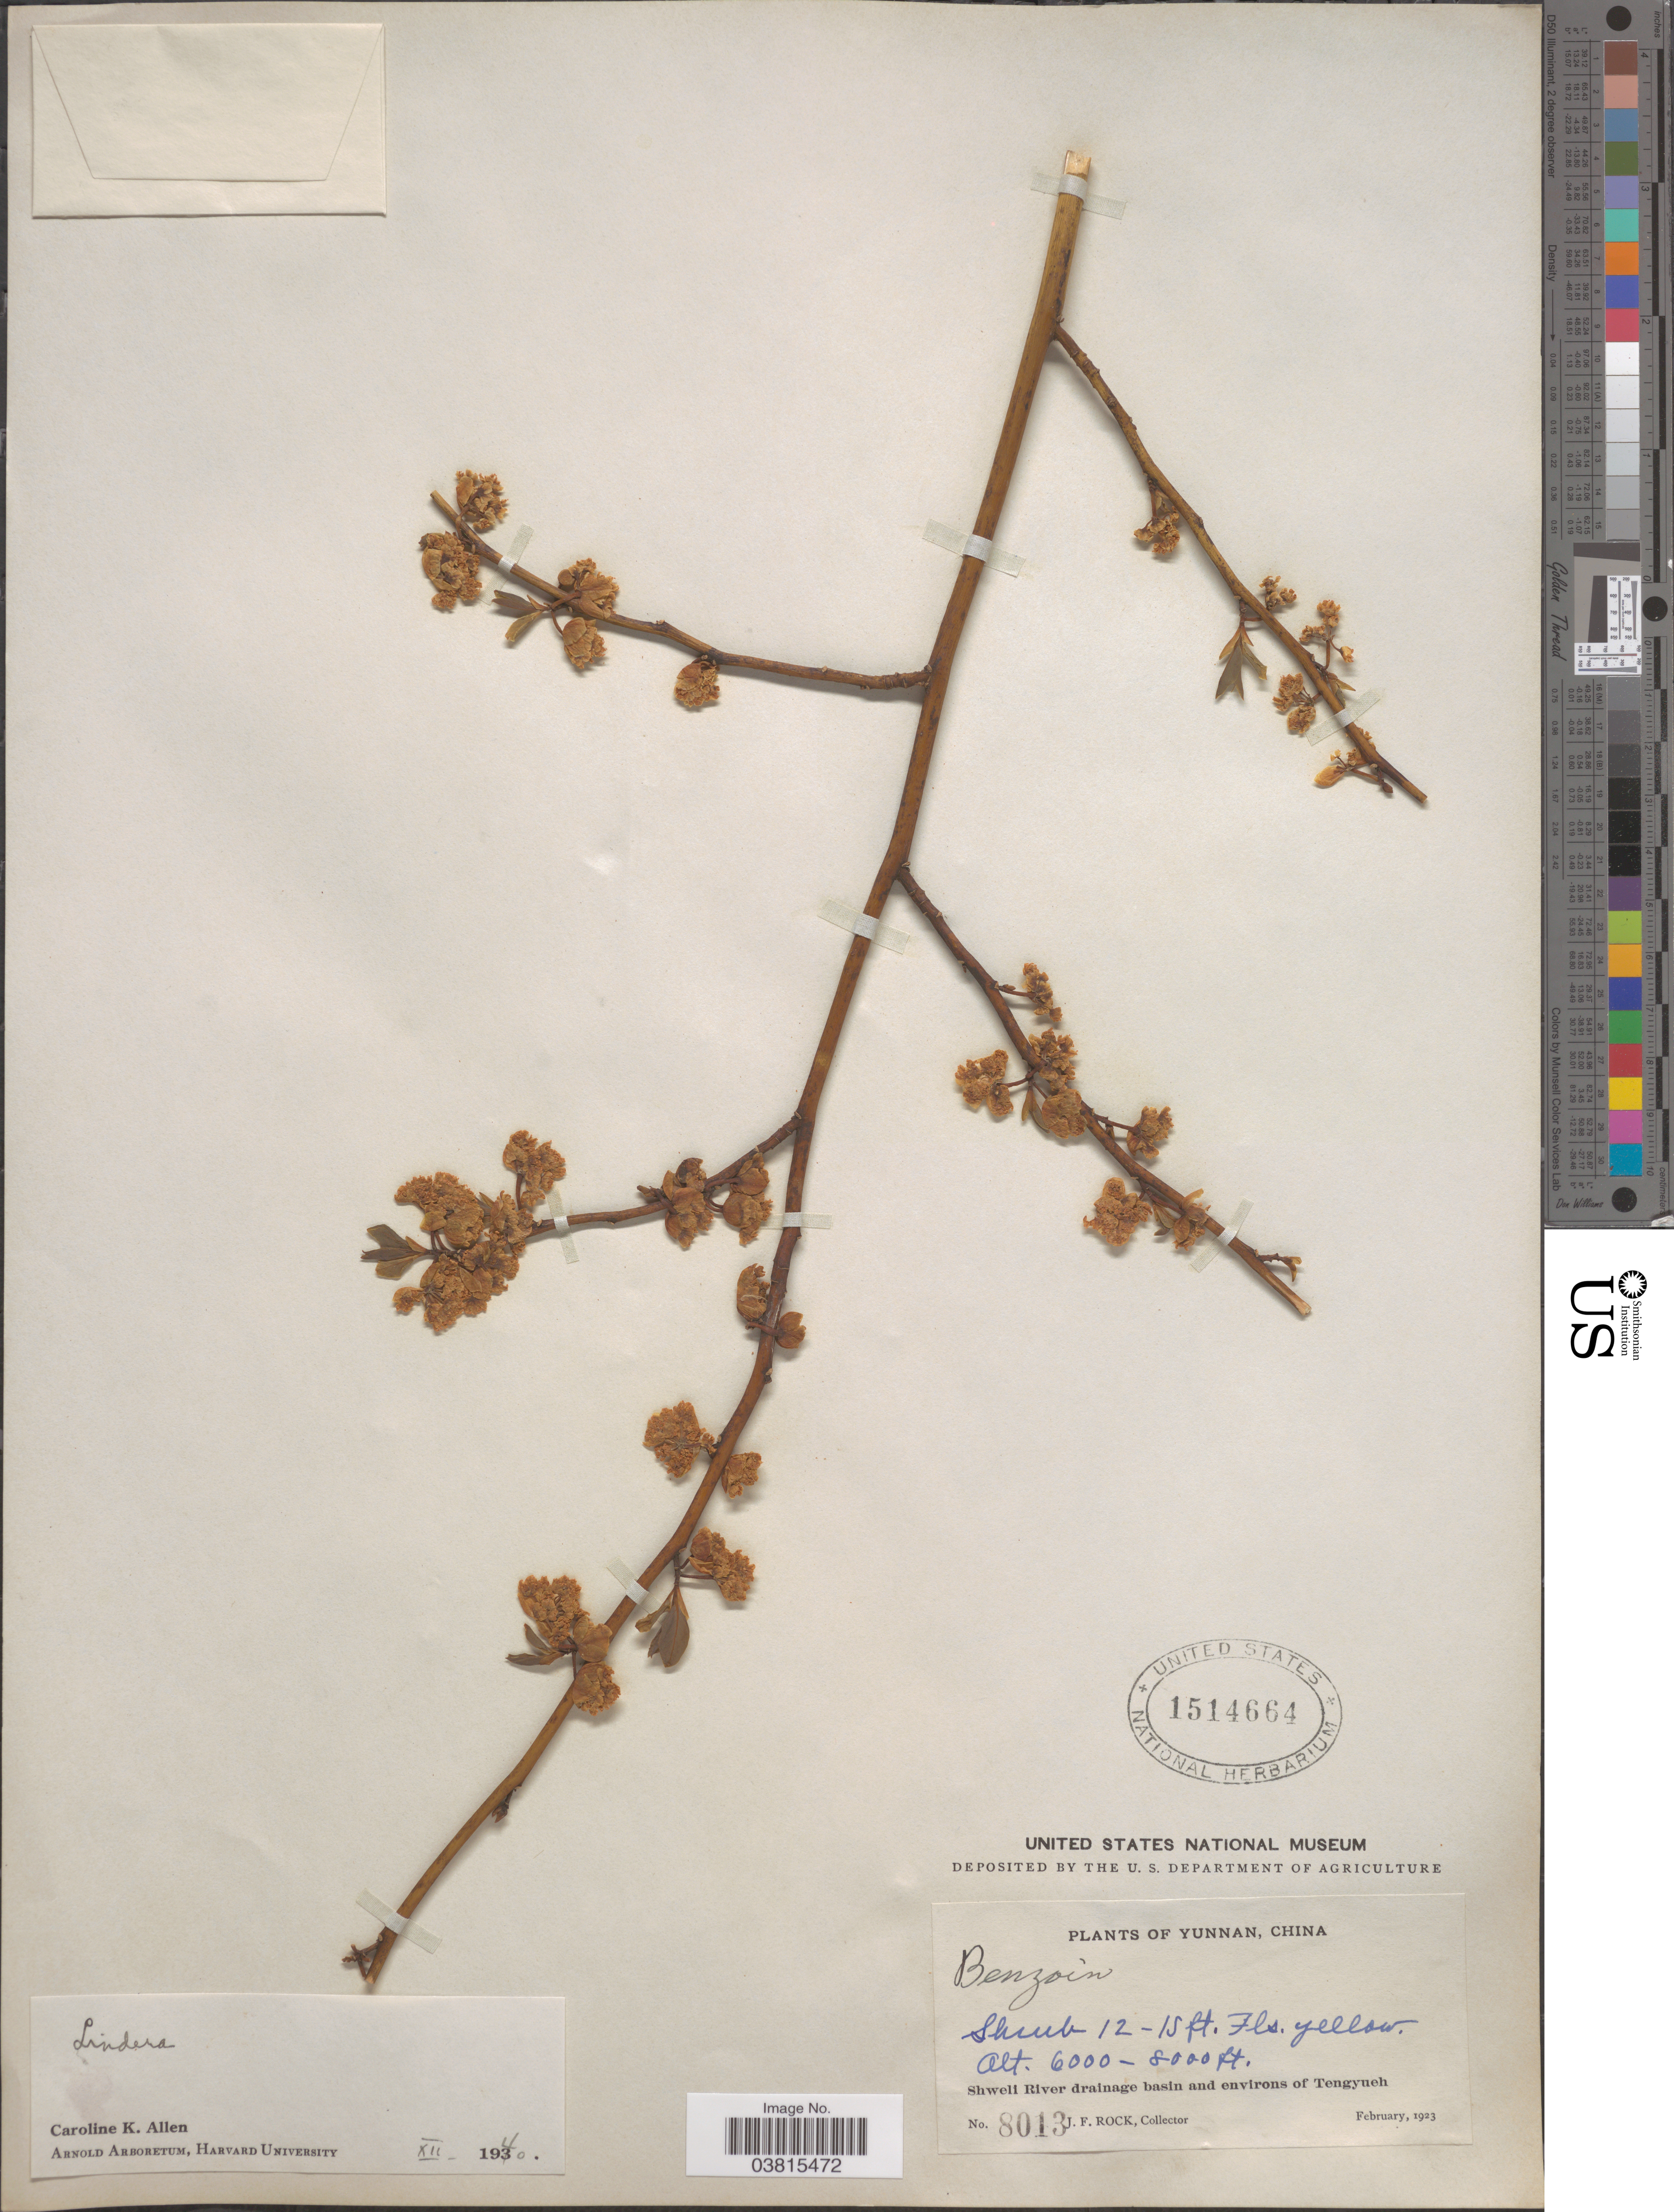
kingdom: Plantae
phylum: Tracheophyta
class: Magnoliopsida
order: Laurales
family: Lauraceae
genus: Lindera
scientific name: Lindera sp.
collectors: J. Rock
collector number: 8013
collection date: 1923-02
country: China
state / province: Yunnan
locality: Shweli River drainage basin and environs of Tengyueh.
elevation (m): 1829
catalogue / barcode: US 1514664